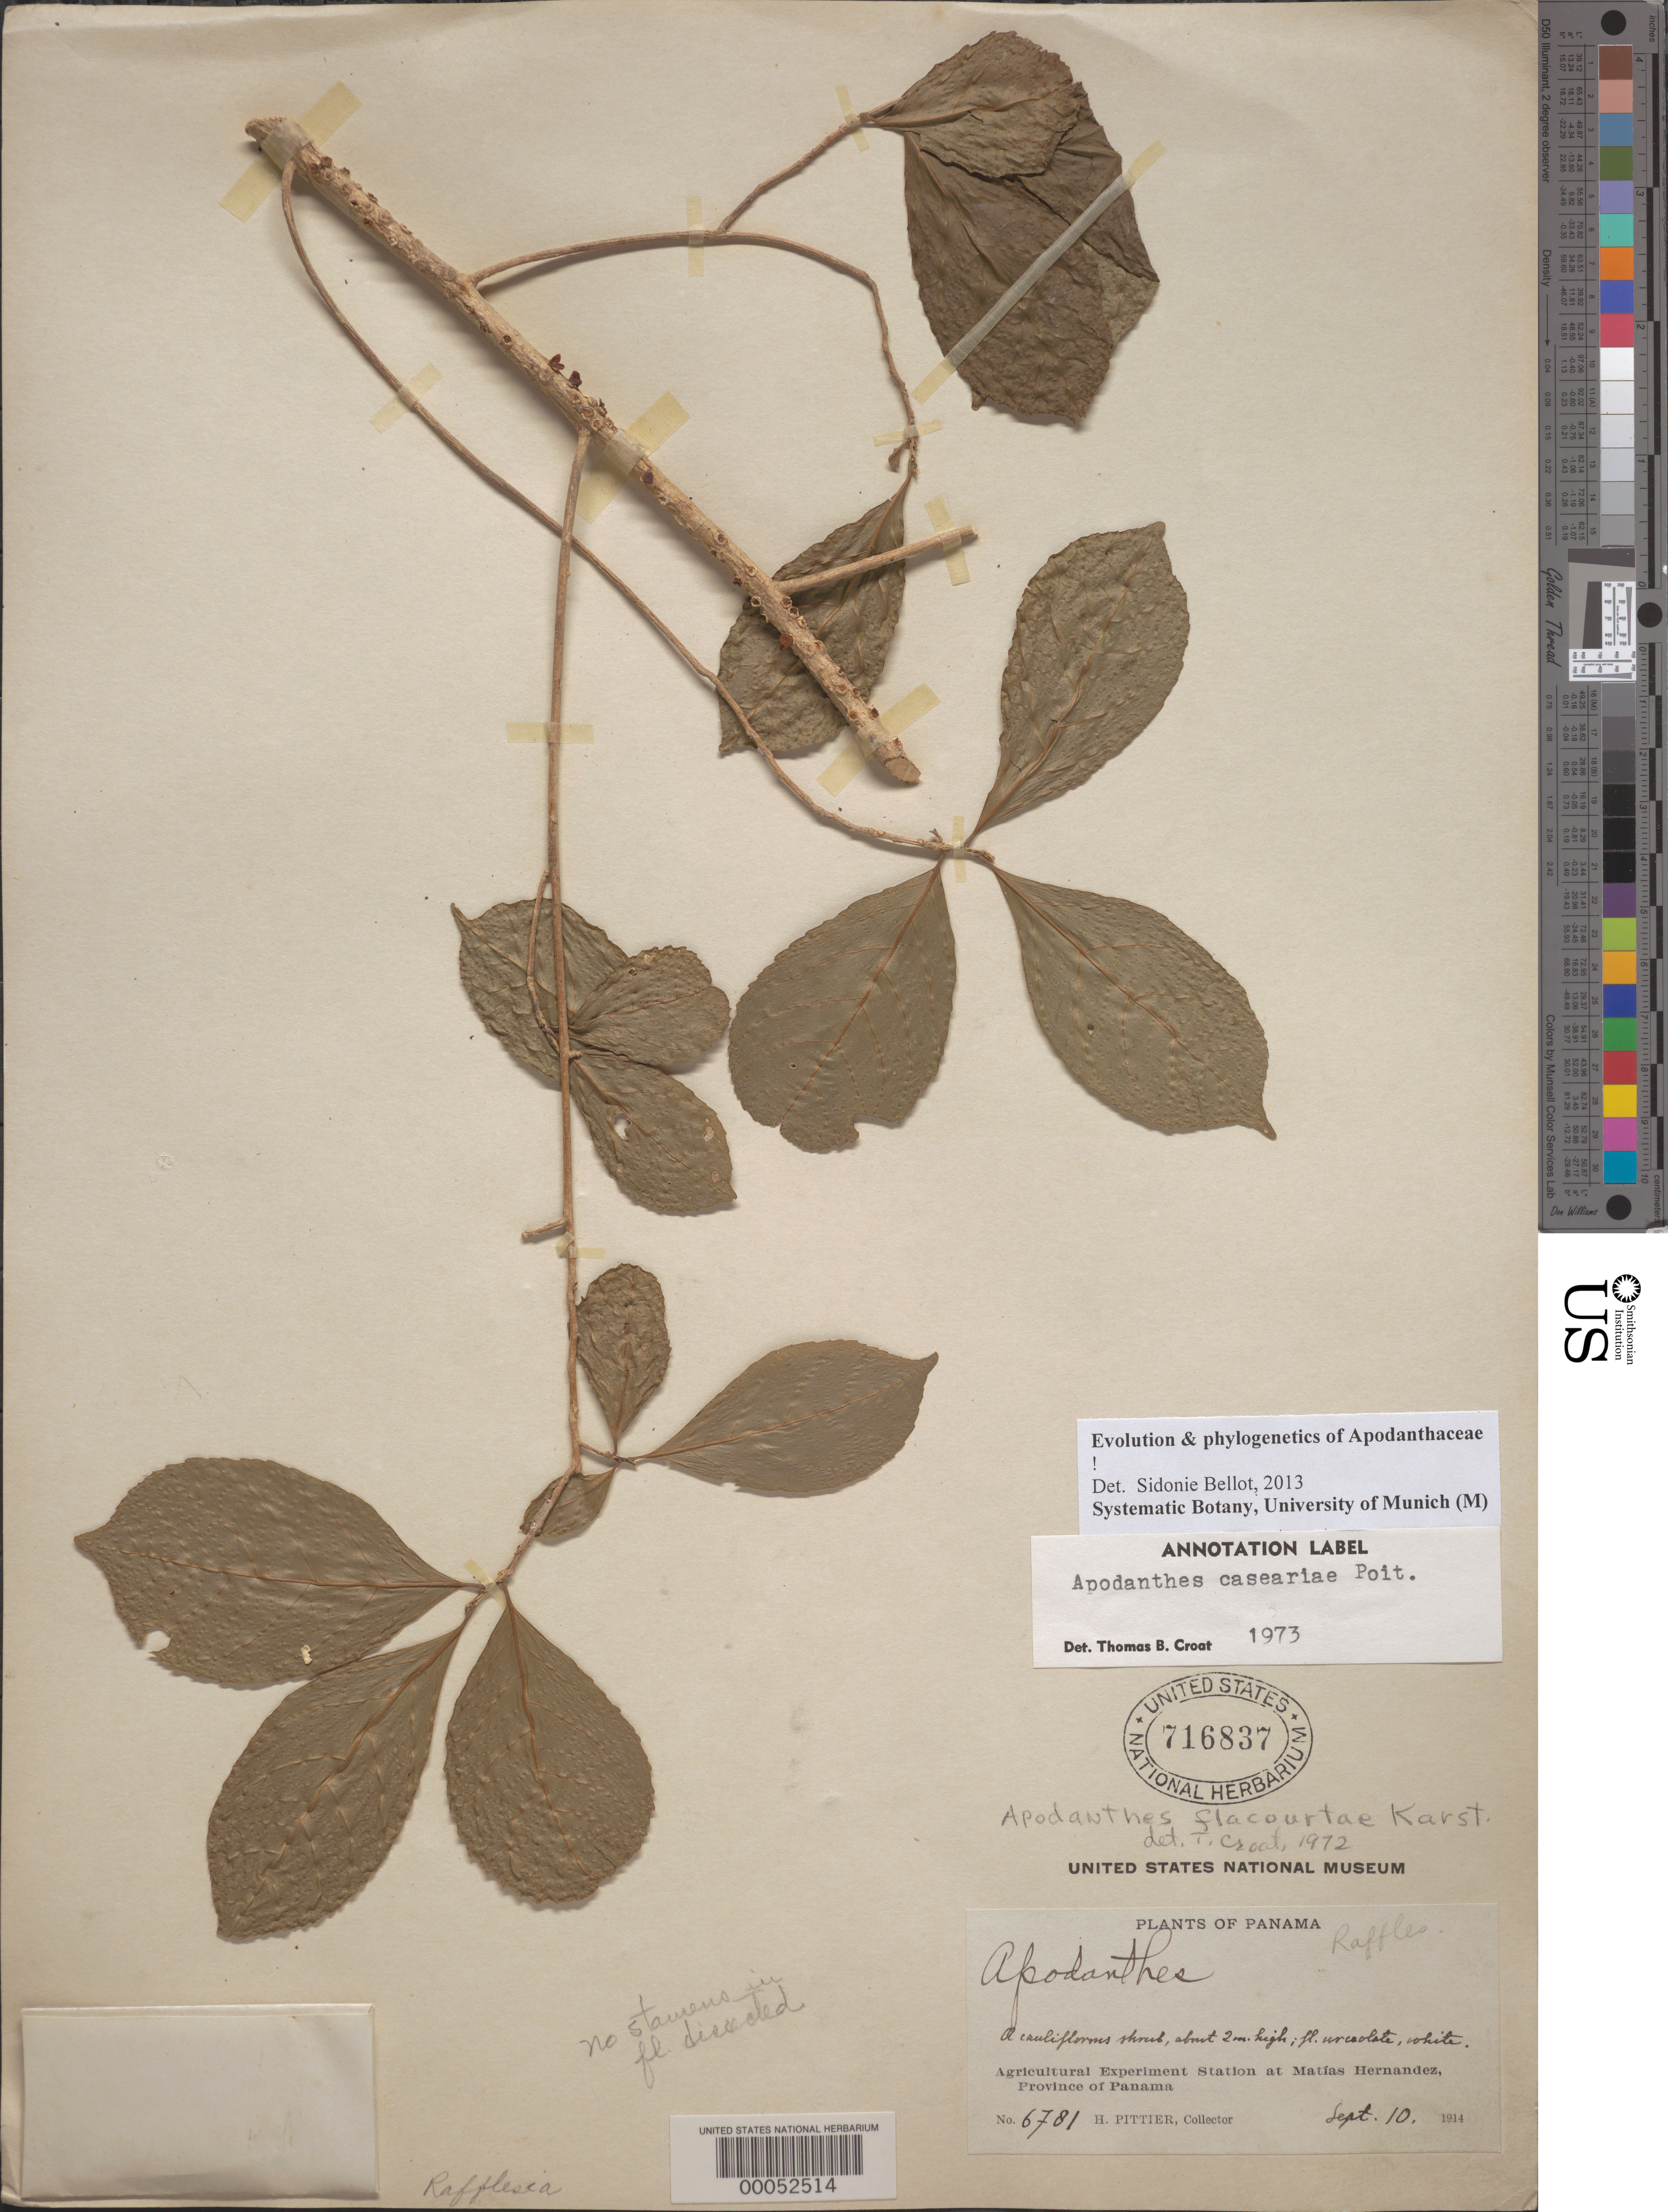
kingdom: Plantae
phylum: Tracheophyta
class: Magnoliopsida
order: Cucurbitales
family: Apodanthaceae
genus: Apodanthes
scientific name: Apodanthes caseariae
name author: Poit.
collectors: H. F. Pittier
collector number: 6781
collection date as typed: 10 Sep 1914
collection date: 1914-09-10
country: Panama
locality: NW of Boquete towards Parque Nacional Volcan Baru.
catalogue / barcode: US 716837